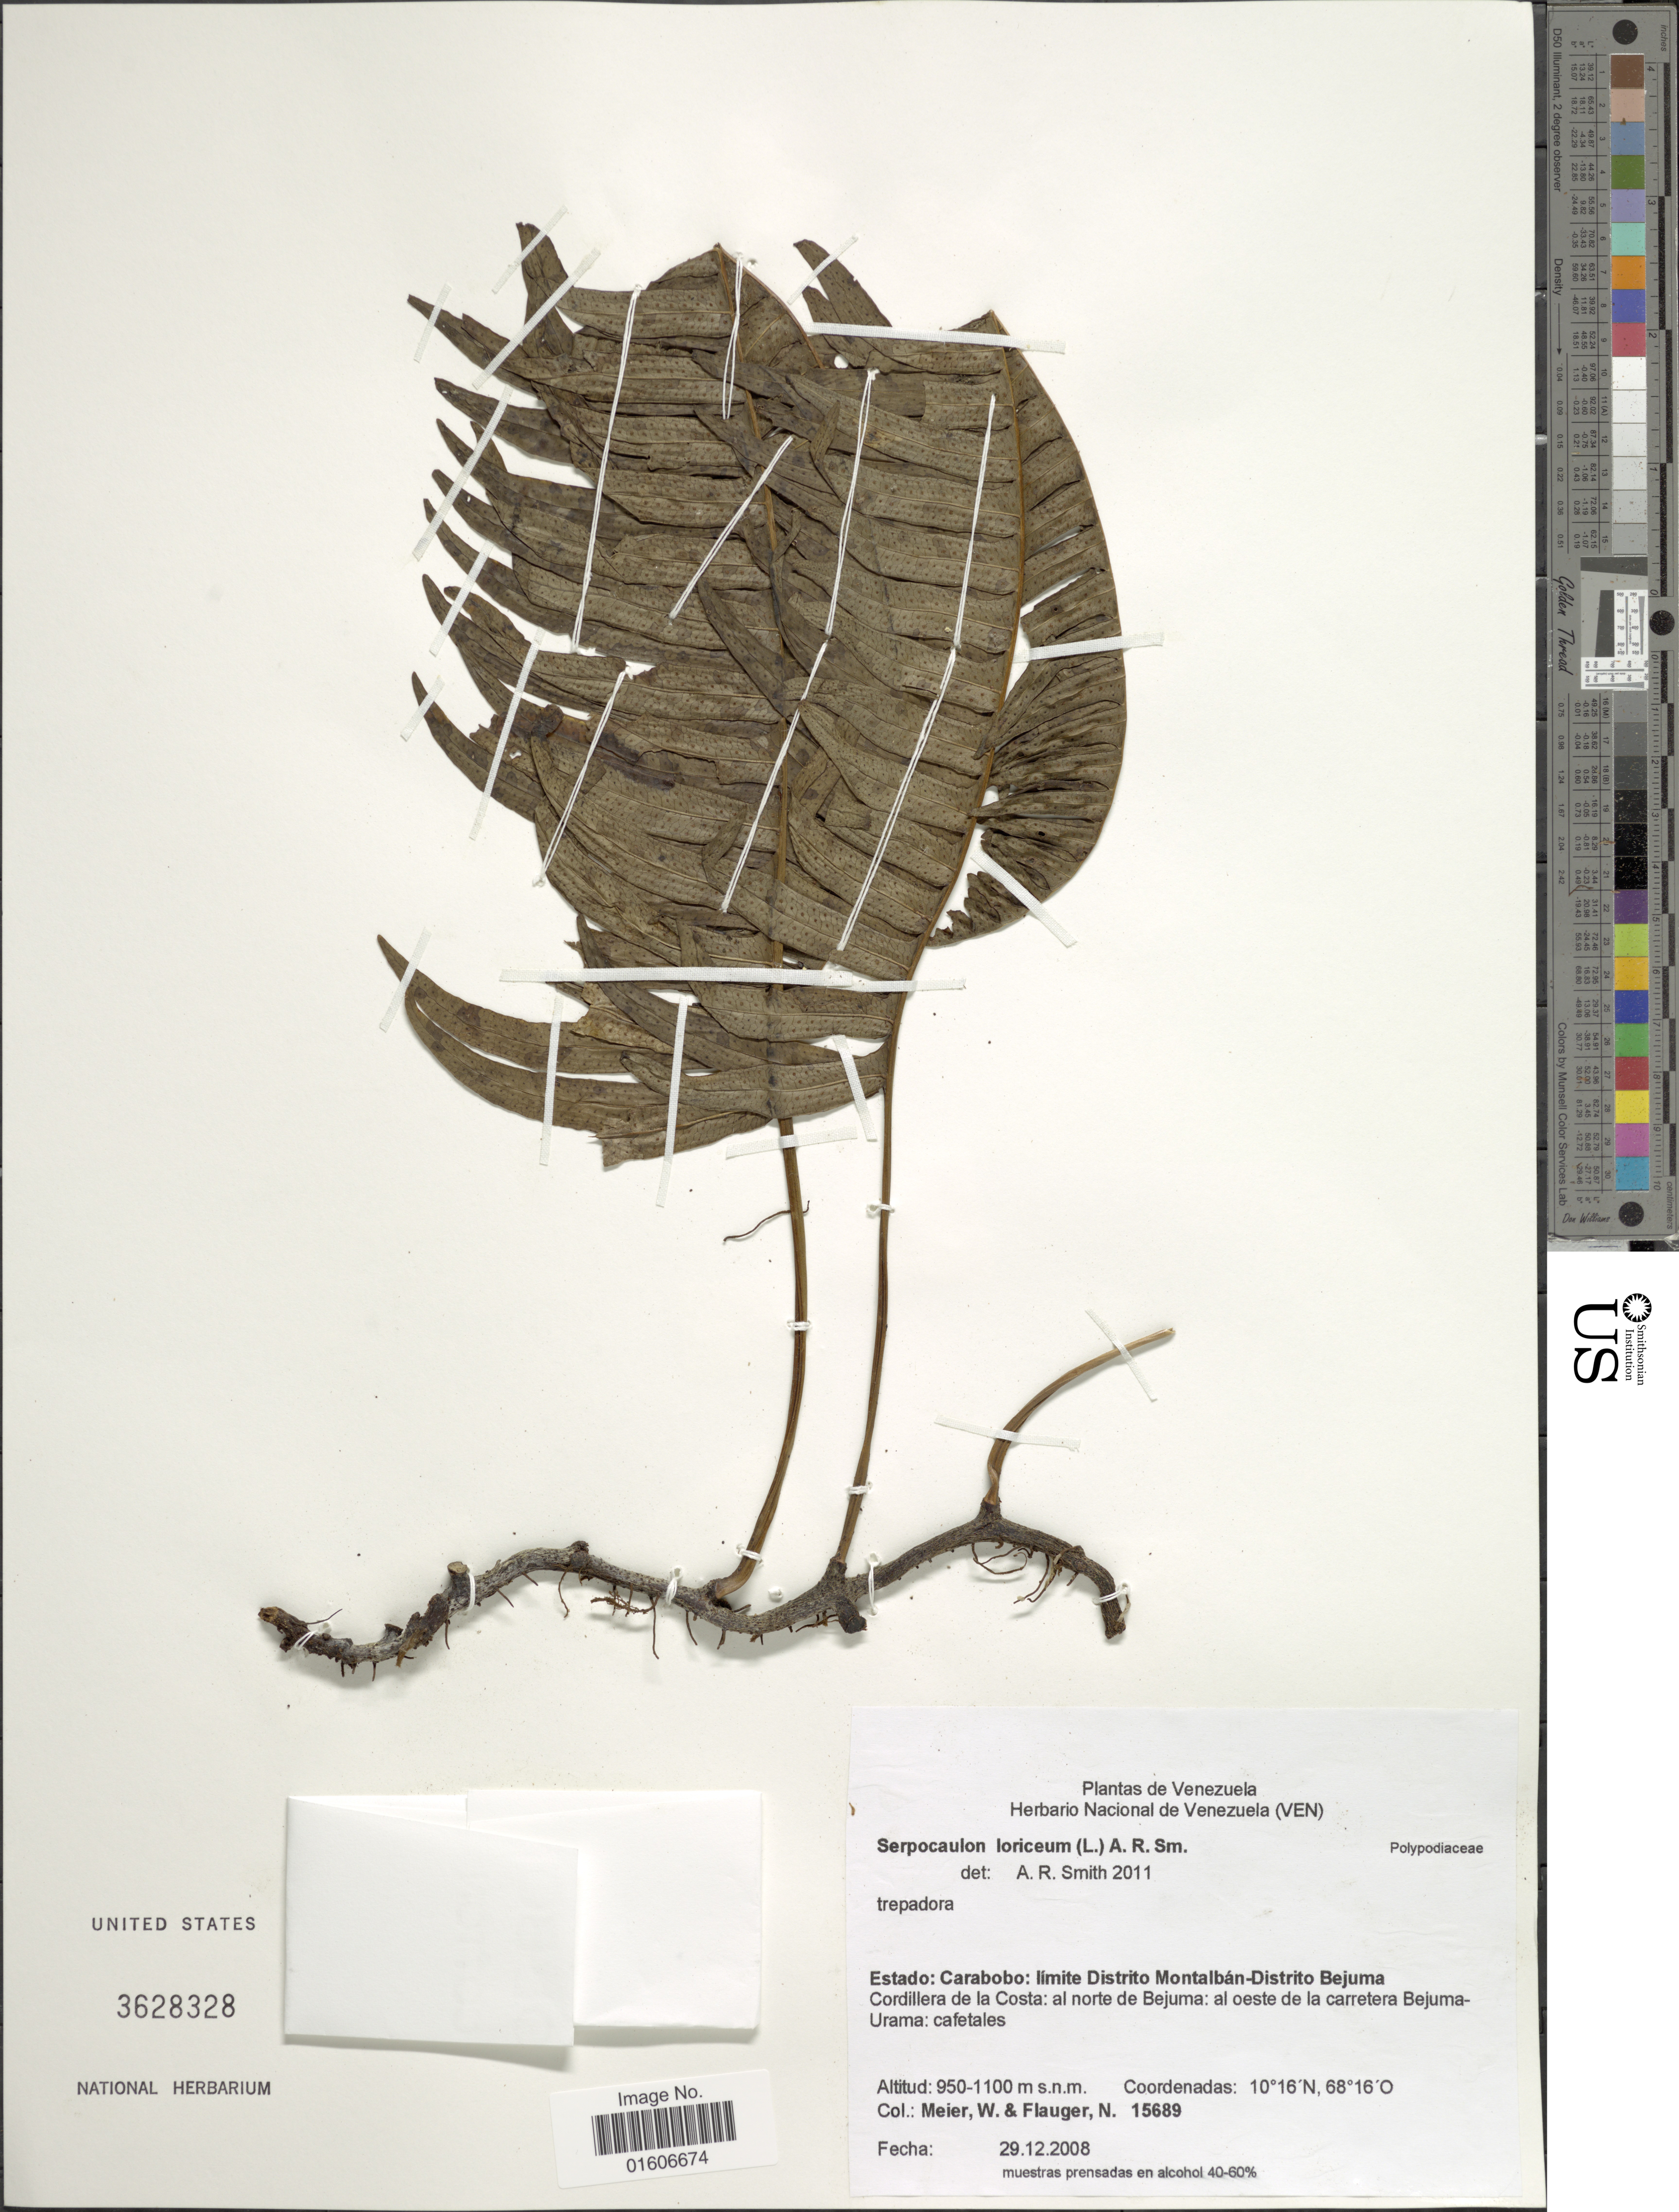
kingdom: Plantae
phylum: Tracheophyta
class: Polypodiopsida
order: Polypodiales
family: Polypodiaceae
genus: Serpocaulon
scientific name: Serpocaulon loriceum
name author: (L.) A.R. Sm.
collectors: W. Meier & N. Flauger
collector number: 15689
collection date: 2008-12-29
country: Venezuela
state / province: Carabobo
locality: Estado: Carabobo: límite Distrito Montalbán-Distrito Bejuma. Cordillera de la Costa: al norte de Bejuma: al oeste de la carretera Bejuma-Urama: cafetales.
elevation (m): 950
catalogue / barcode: US 3628328